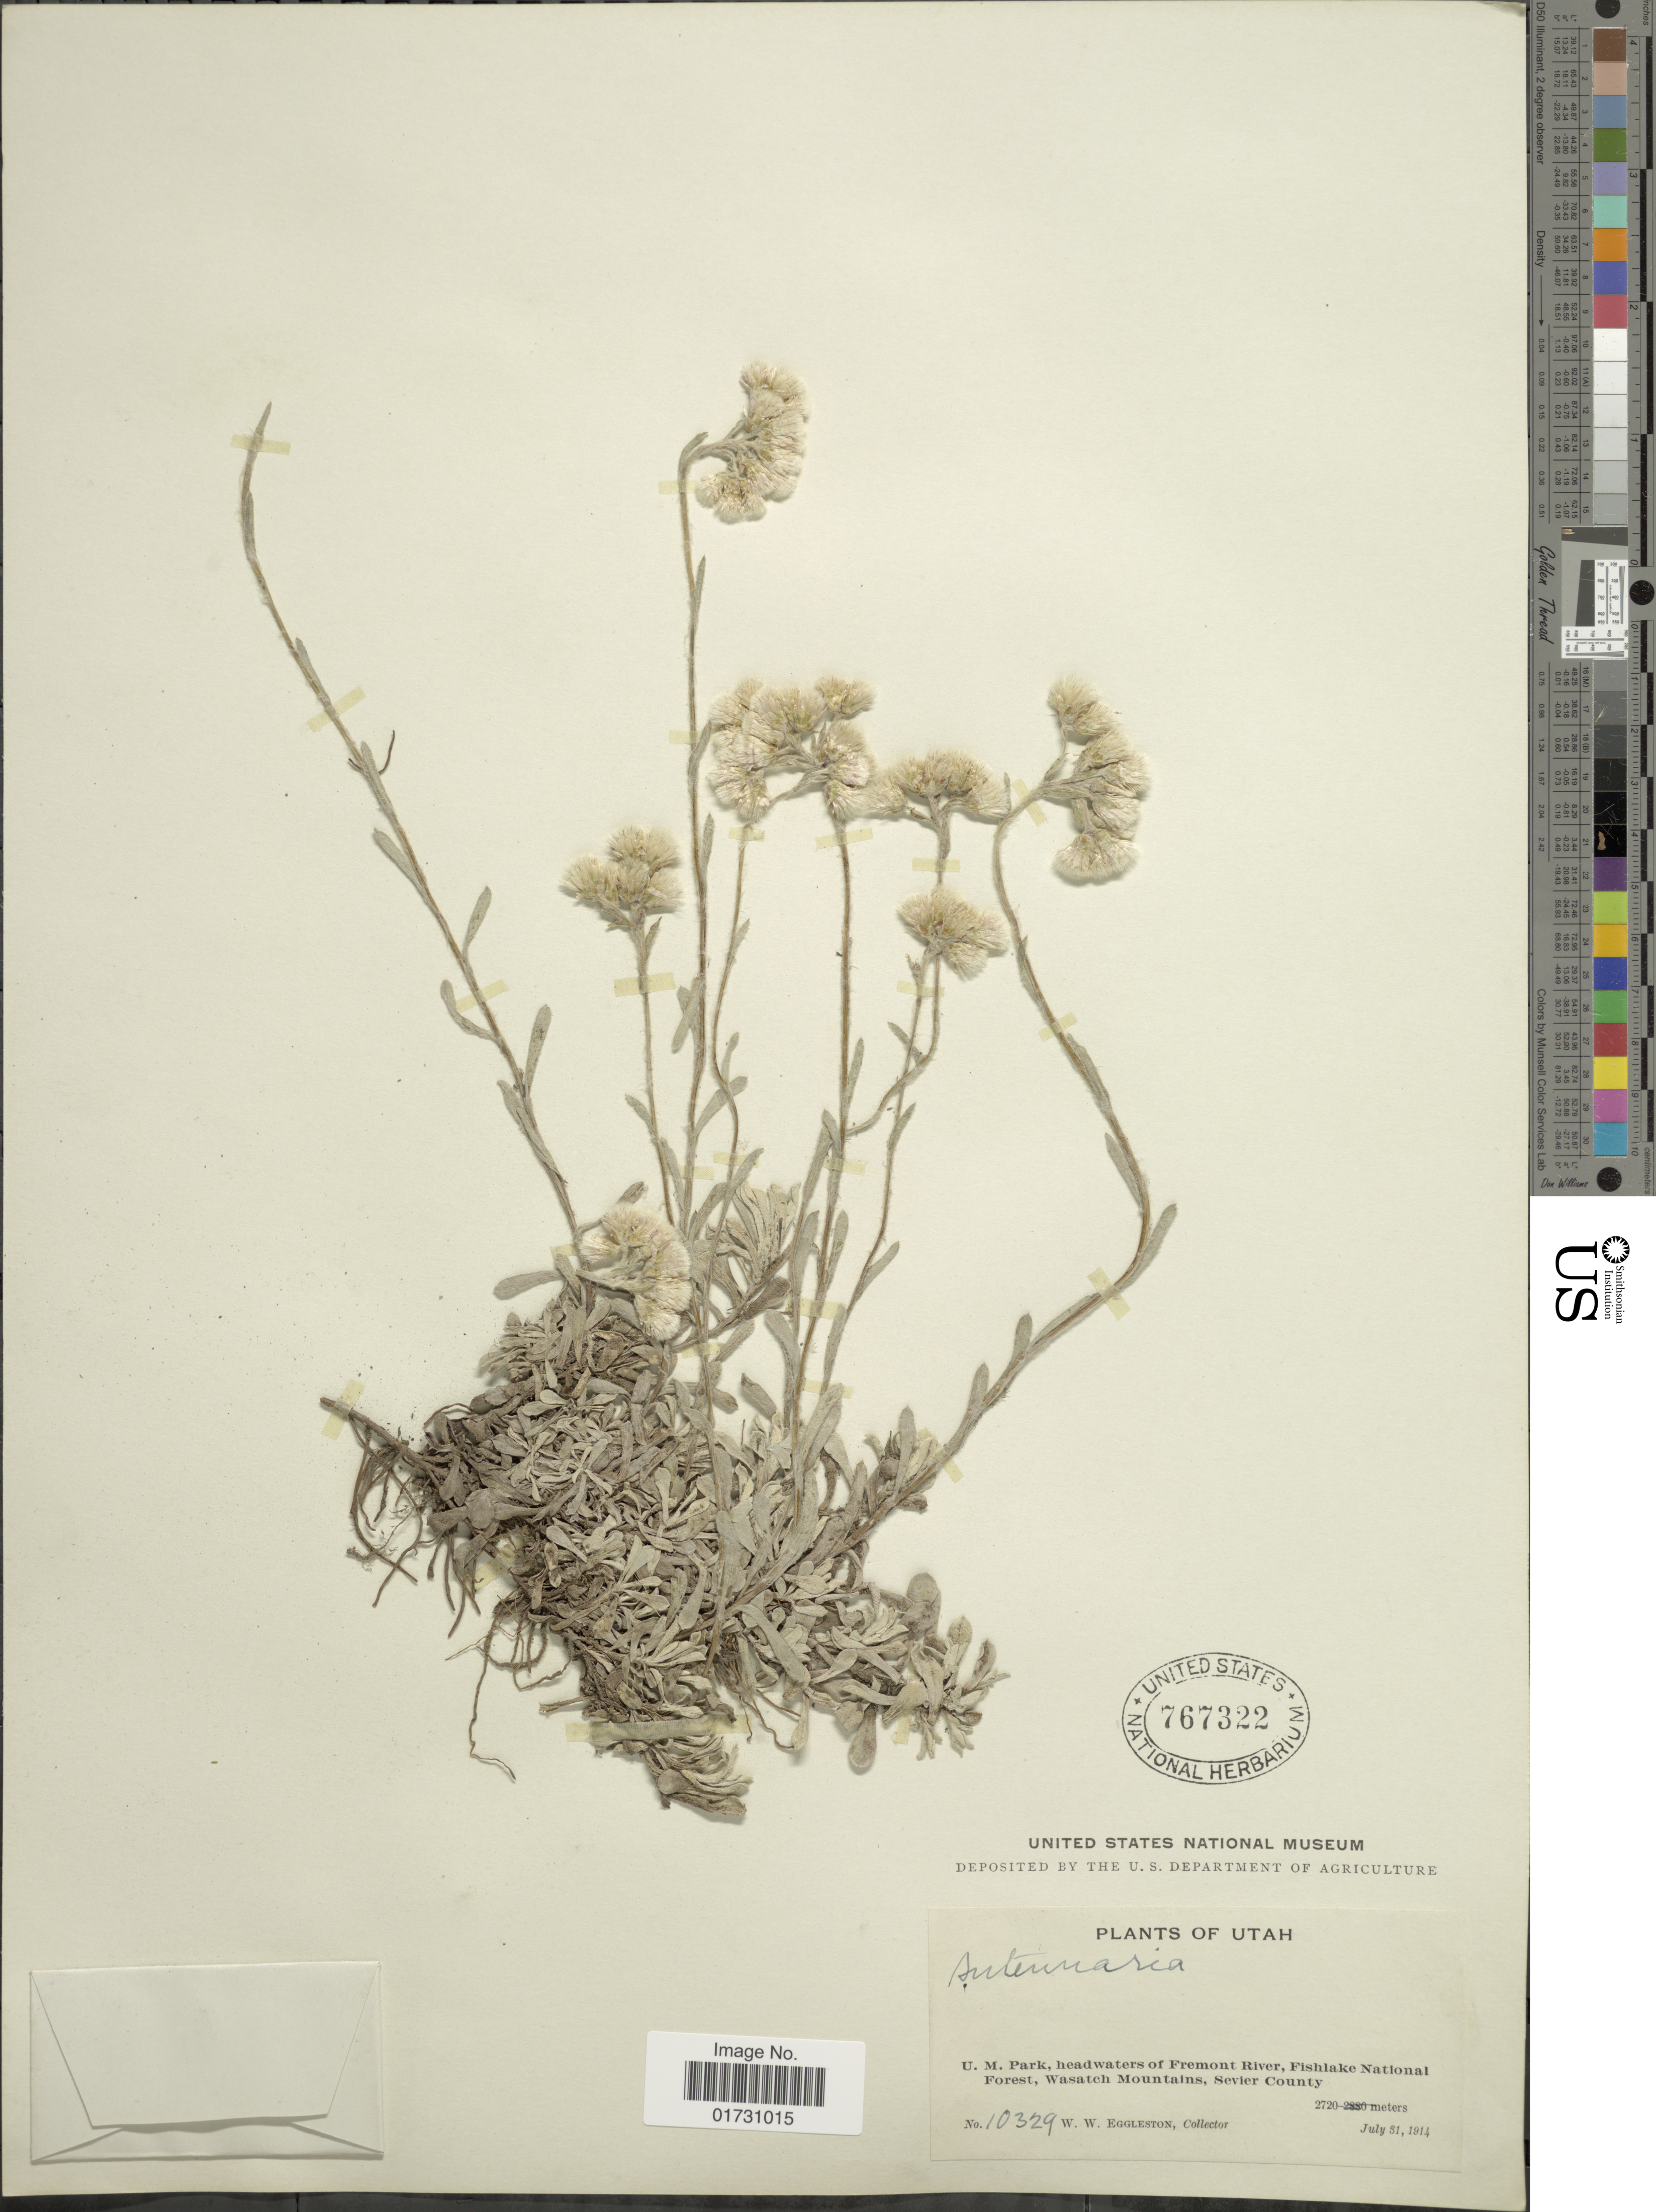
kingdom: Plantae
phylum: Tracheophyta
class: Magnoliopsida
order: Asterales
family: Asteraceae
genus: Antennaria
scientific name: Antennaria imbricata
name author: E.E. Nelson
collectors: W. W. Eggleston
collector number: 10329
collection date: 1914-07-31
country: United States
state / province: Utah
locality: U. M. Park headwaters of Fremont River, Fishlake National Foreswt, Wasatch Mountains, Sevier County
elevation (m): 2720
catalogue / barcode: US 767322